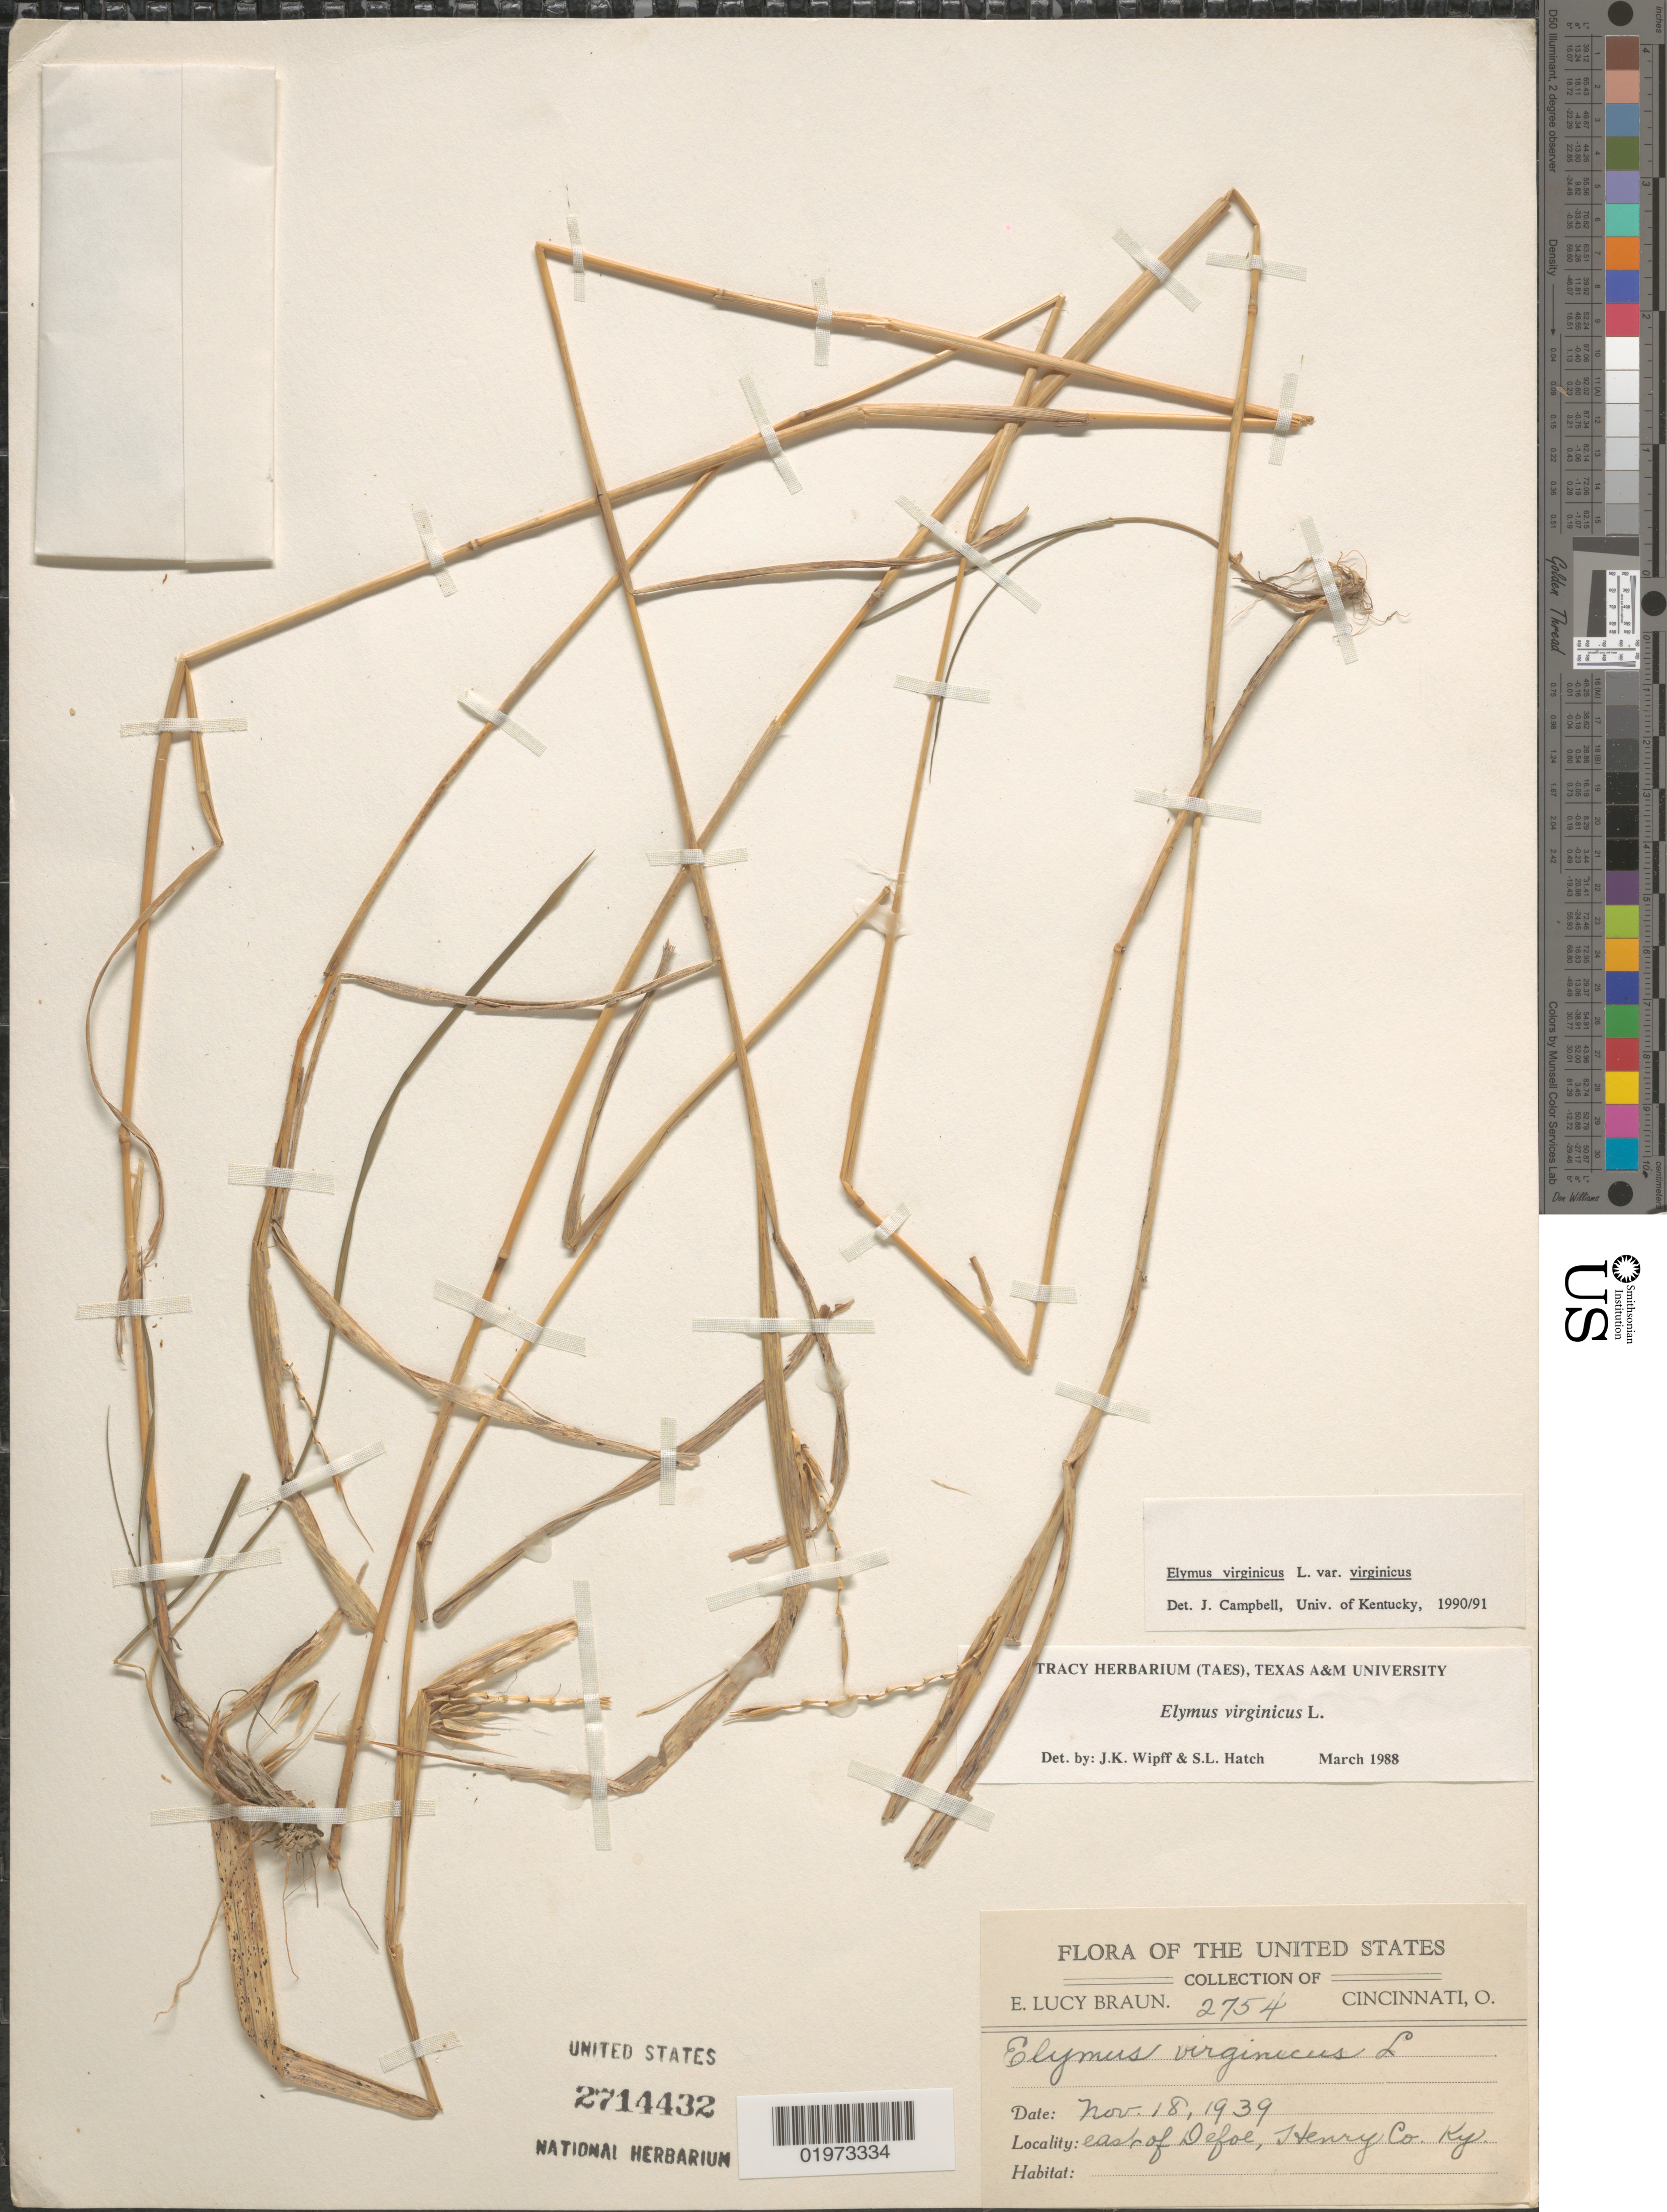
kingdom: Plantae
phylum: Tracheophyta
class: Liliopsida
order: Poales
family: Poaceae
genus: Elymus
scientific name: Elymus virginicus var. virginicus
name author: L.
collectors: E. L. Braun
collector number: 2754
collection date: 1939-11-18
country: United States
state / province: Kentucky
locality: East of Defoe, Henry Co.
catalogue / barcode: US 2714432